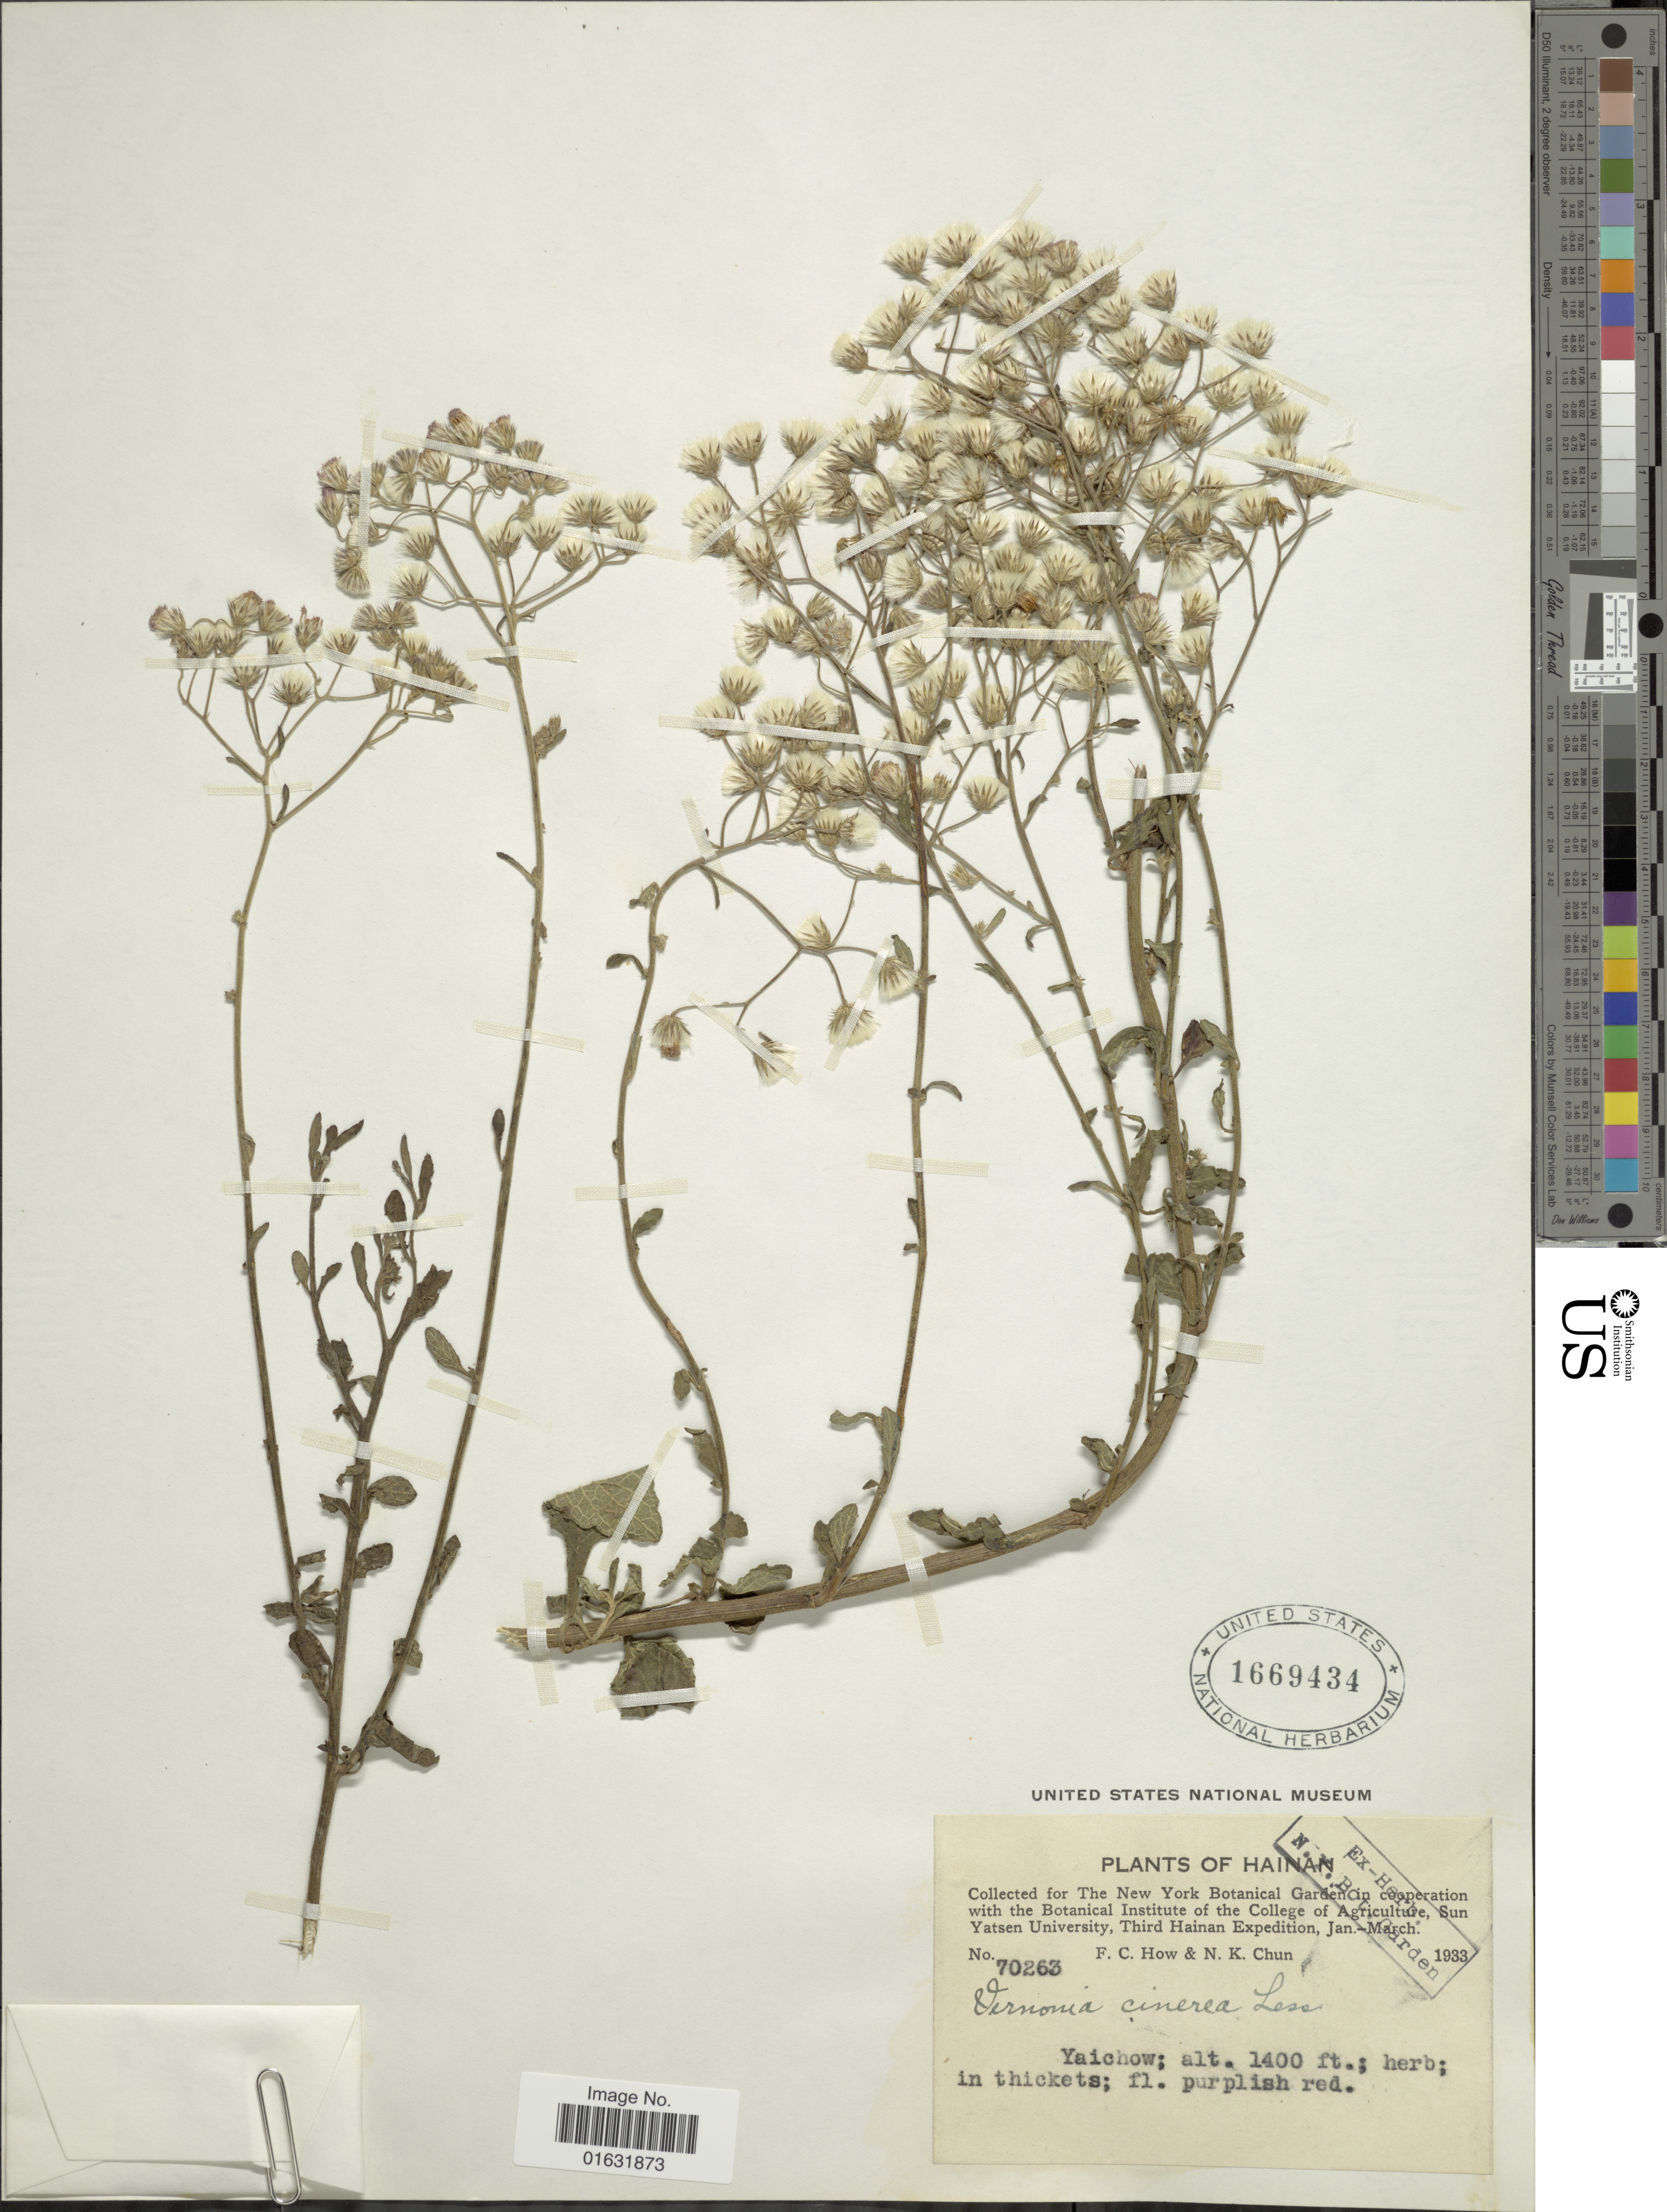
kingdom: Plantae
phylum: Tracheophyta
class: Magnoliopsida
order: Asterales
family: Asteraceae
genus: Cyanthillium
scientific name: Cyanthillium cinereum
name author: (L.) H. Rob.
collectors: F. C. How & N. K. Chun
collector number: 70263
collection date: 1933-01/1933-03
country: China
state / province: Hainan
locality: Yaichow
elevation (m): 427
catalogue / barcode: US 1669434